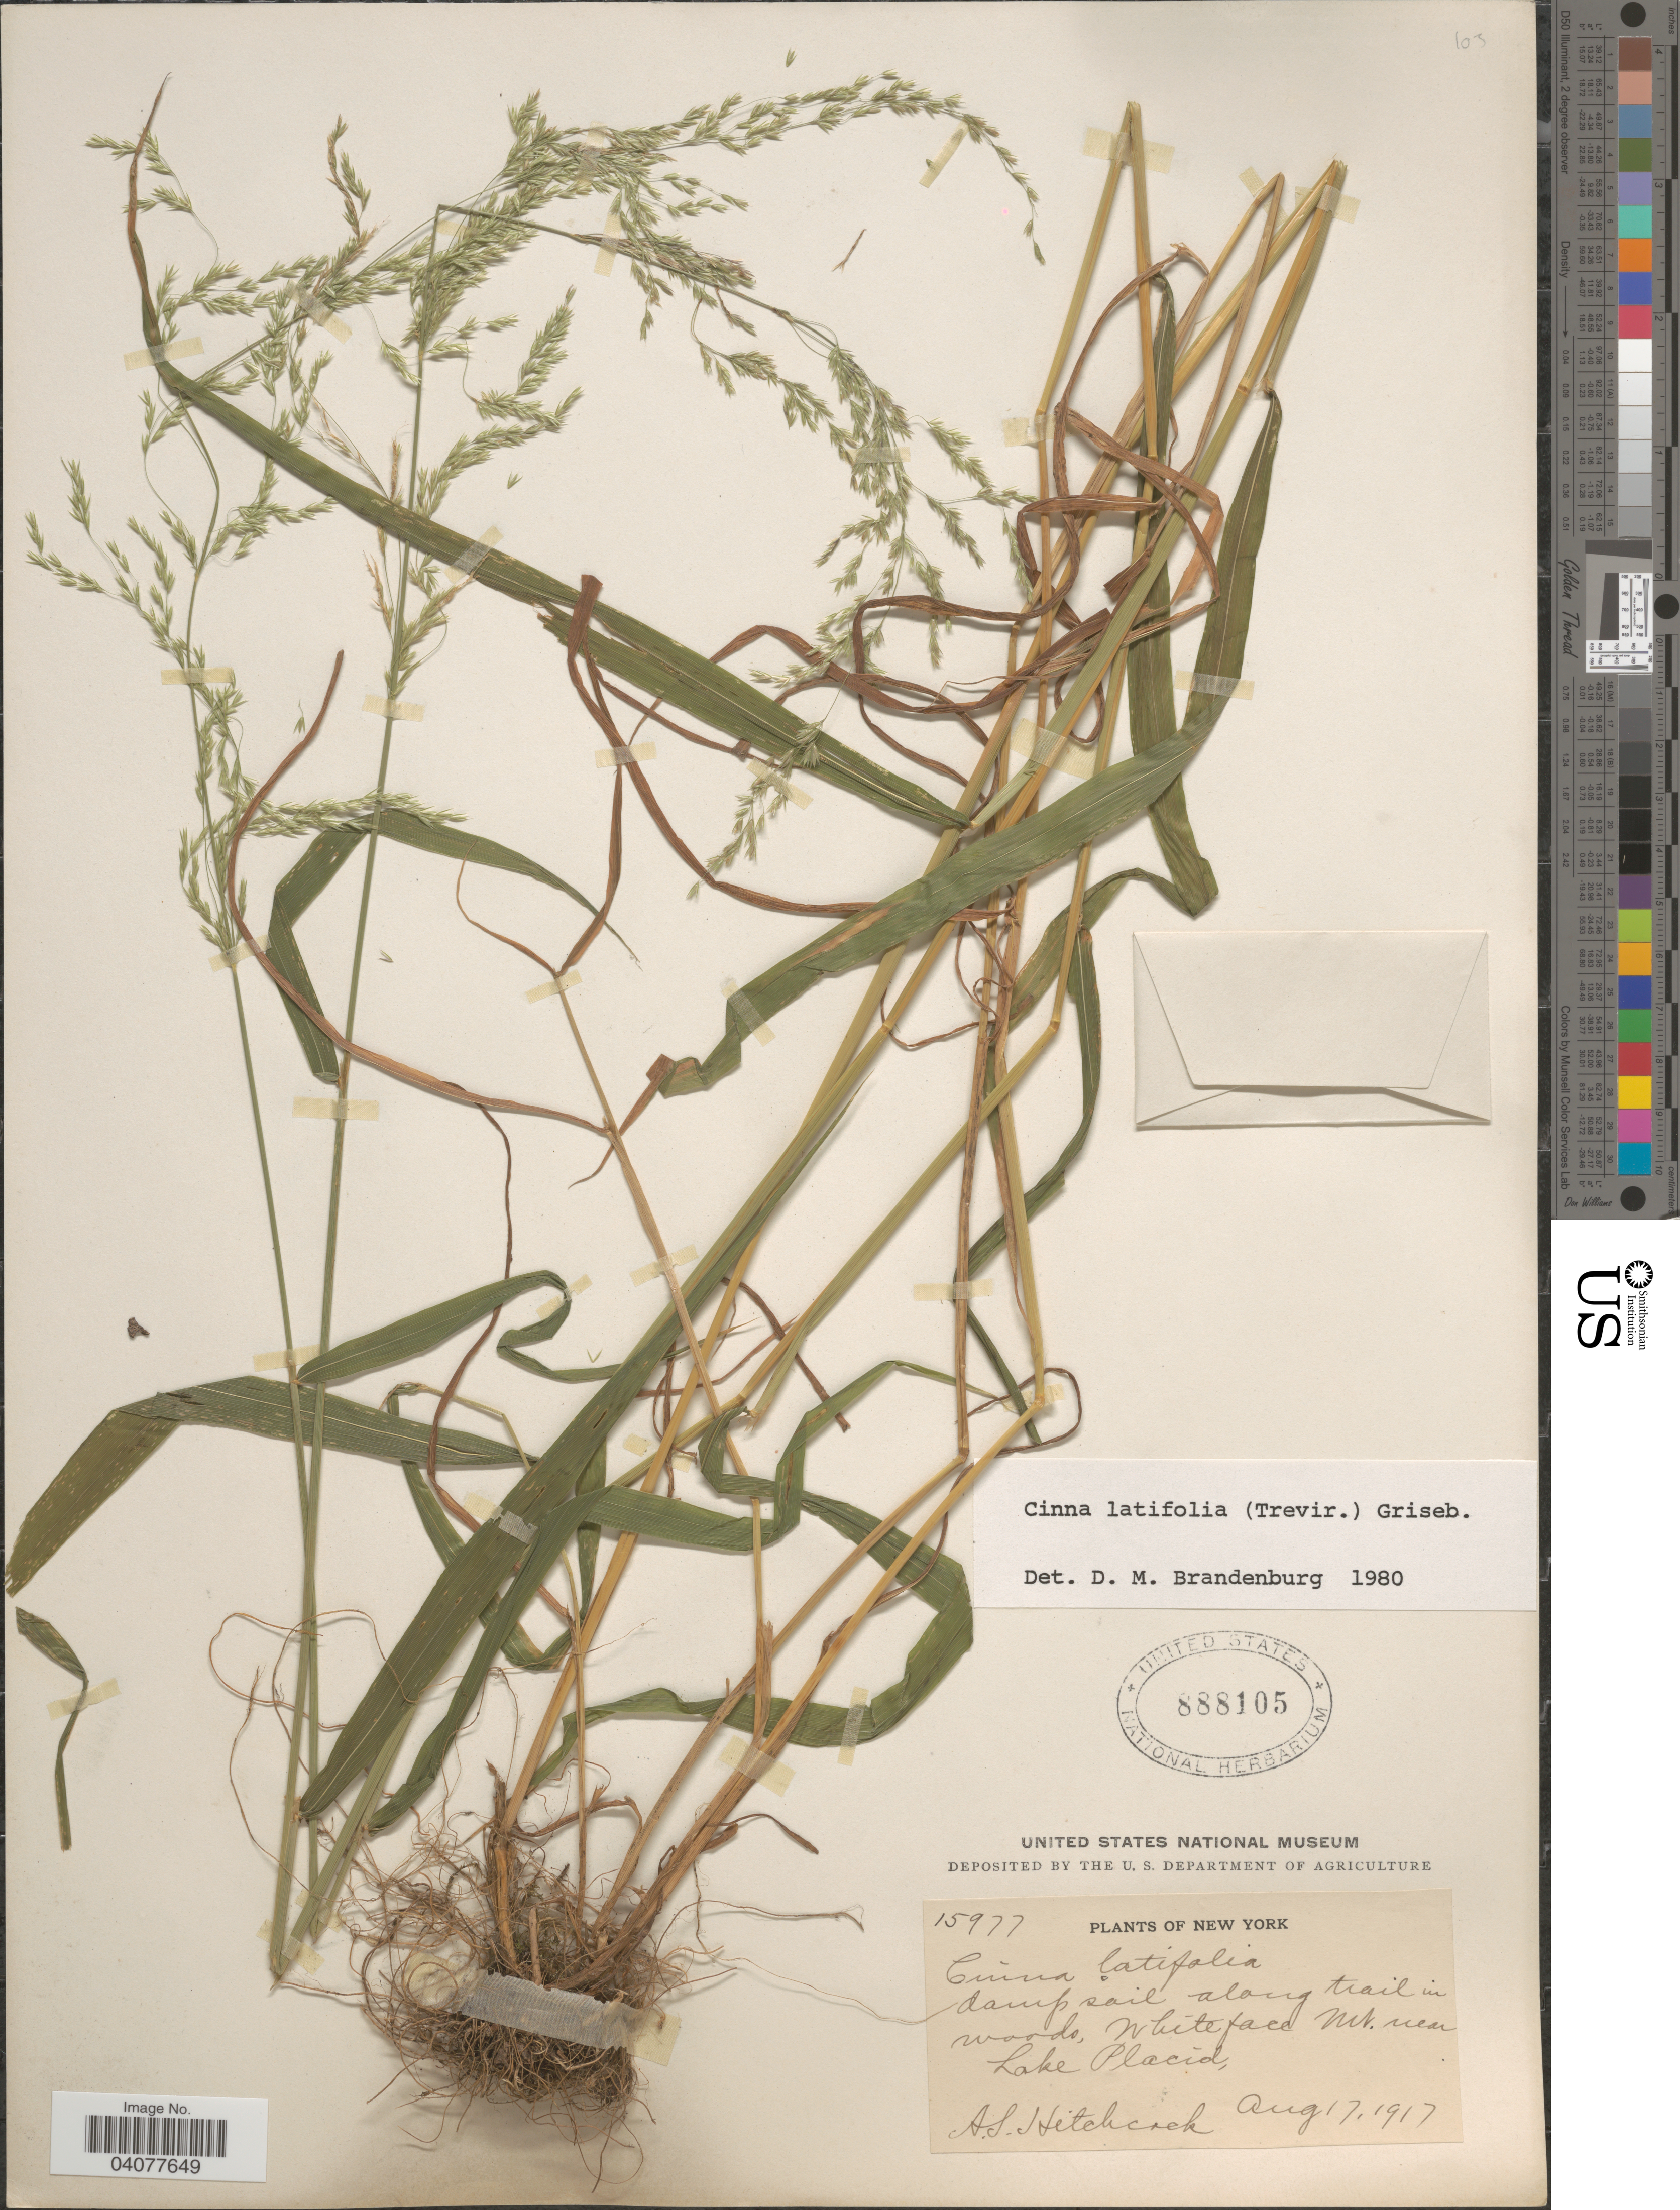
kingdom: Plantae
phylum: Tracheophyta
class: Liliopsida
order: Poales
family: Poaceae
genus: Cinna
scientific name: Cinna latifolia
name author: (Trevir. ex Goeppert) Griseb.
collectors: A. S. Hitchcock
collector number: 15977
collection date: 1917-08-17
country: United States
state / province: New York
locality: Damp soil along trail in woods, Whiteface Mt. near Lake Placid.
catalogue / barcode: US 888105